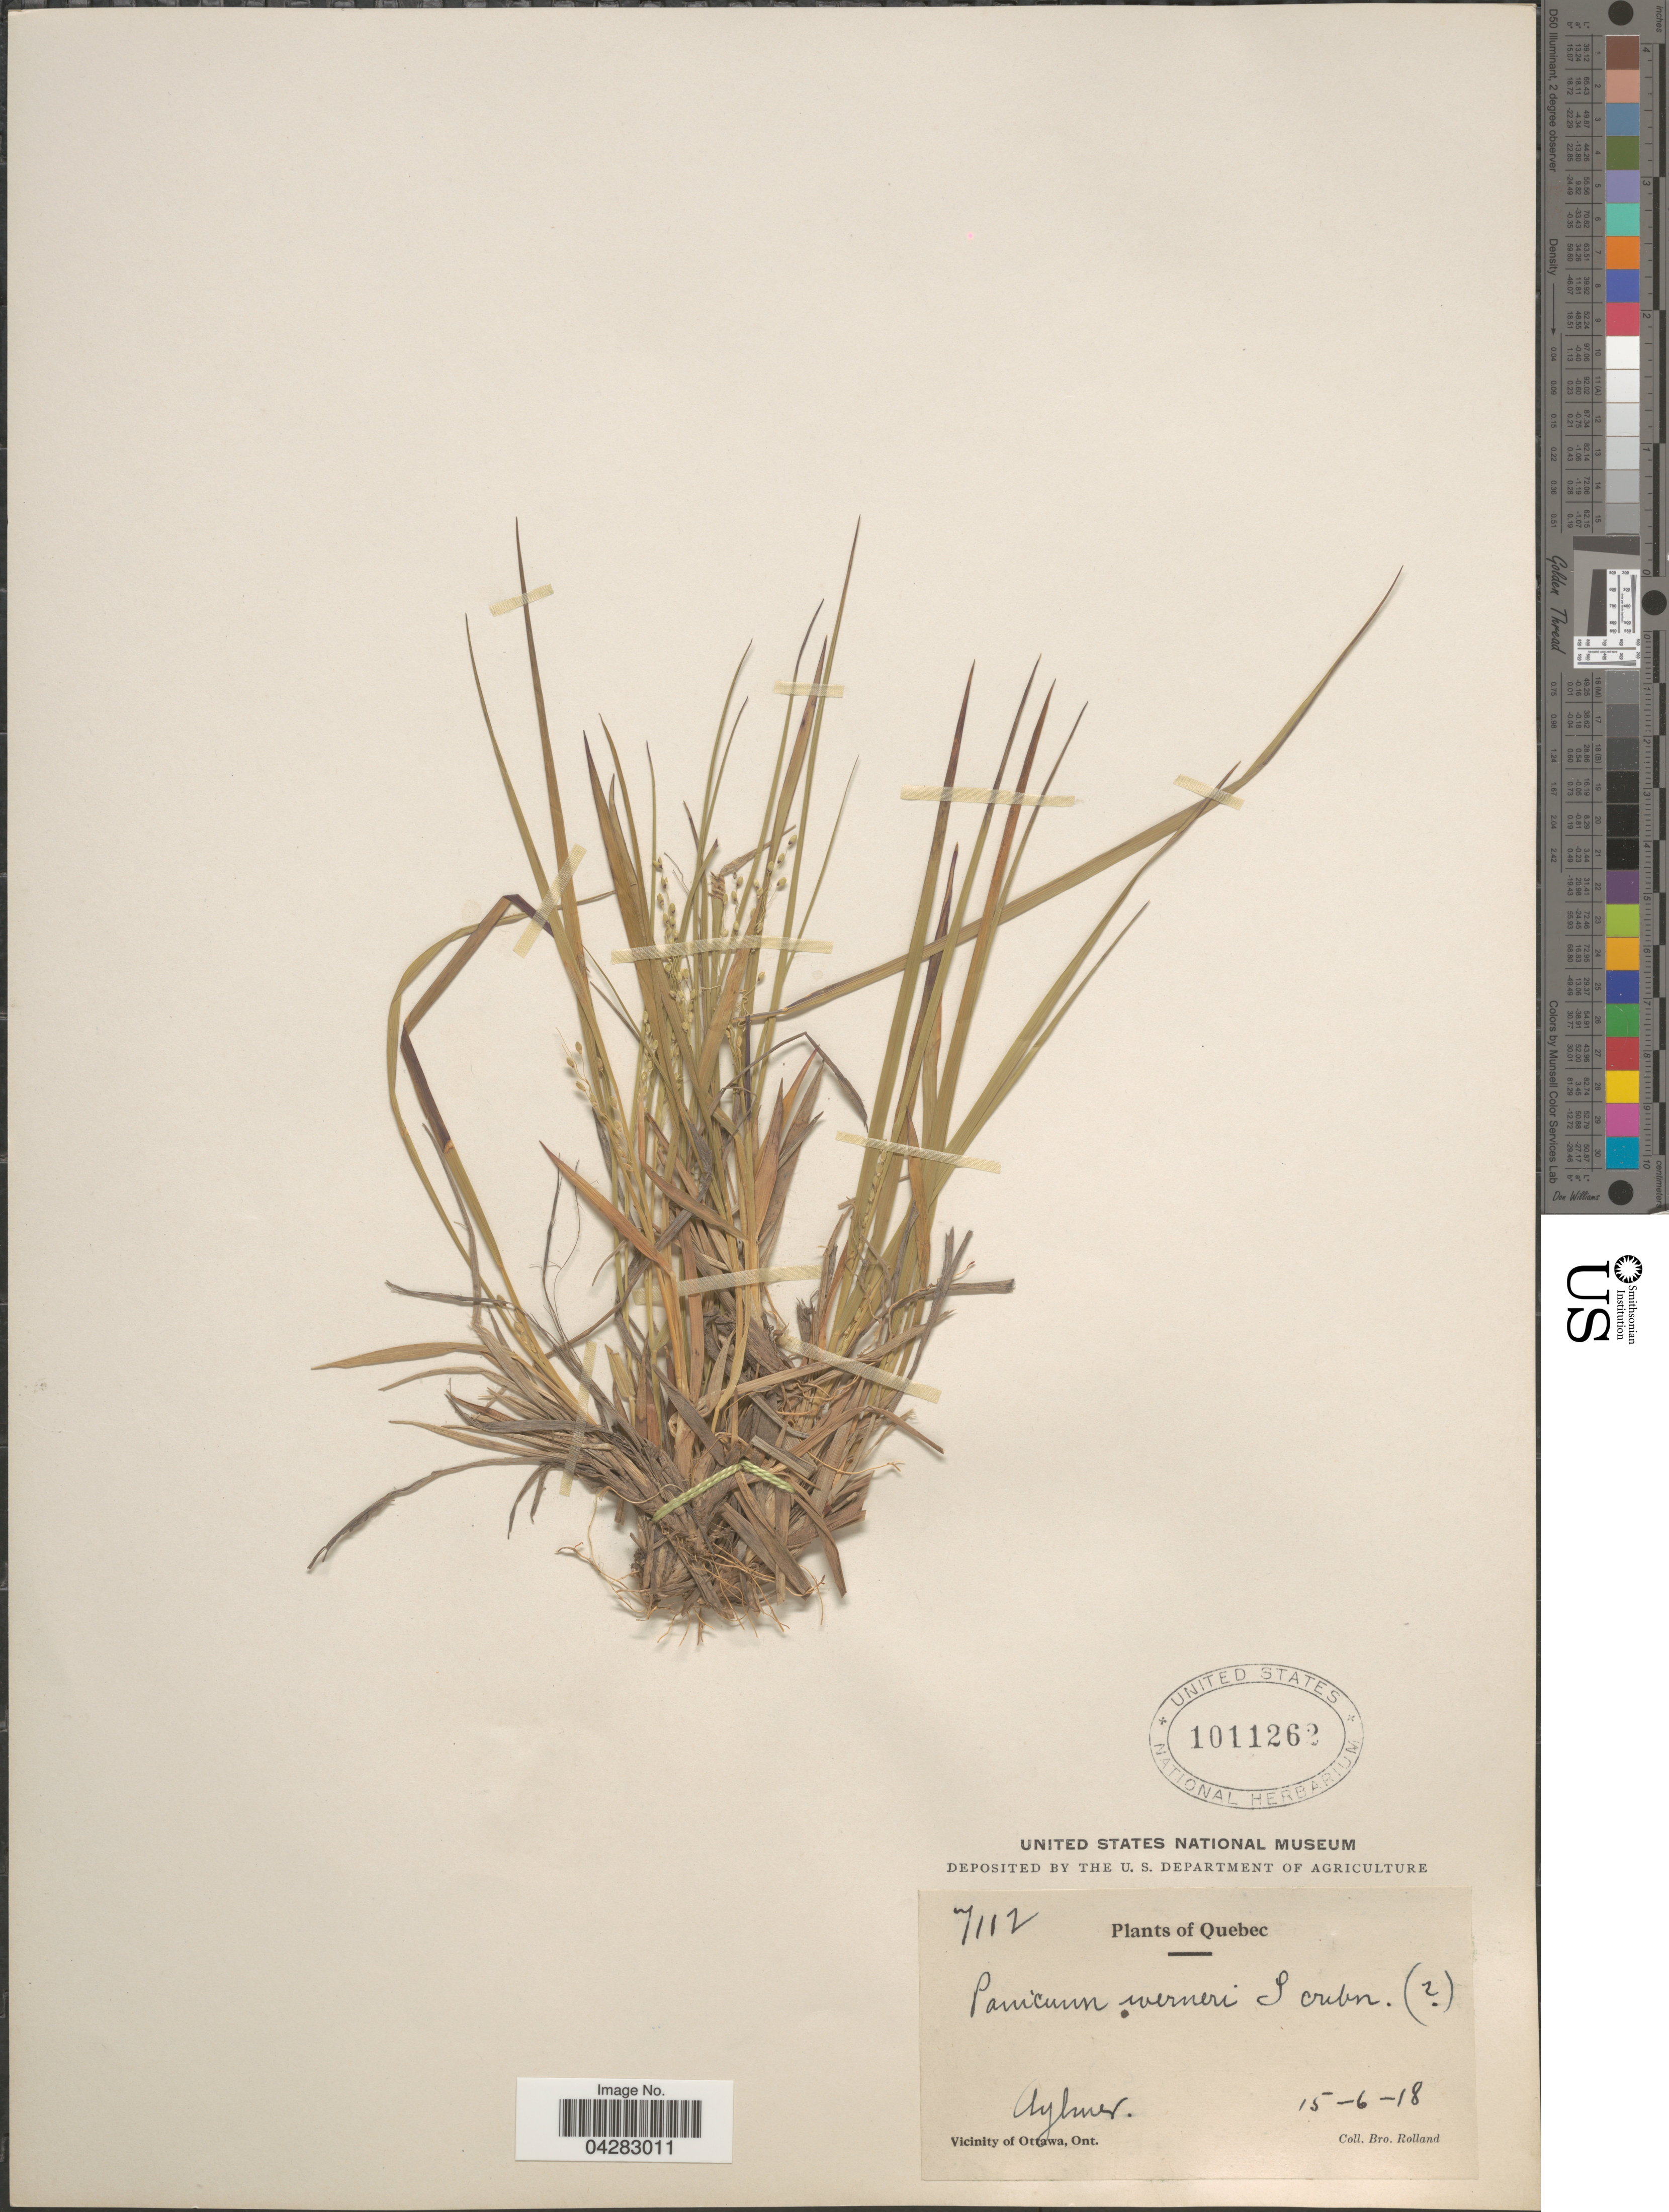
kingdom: Plantae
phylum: Tracheophyta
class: Liliopsida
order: Poales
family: Poaceae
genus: Dichanthelium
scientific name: Dichanthelium linearifolium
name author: (Scribn.) Gould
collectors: B. Rolland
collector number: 7112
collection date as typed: Transcribed d/m/y: 15/6/18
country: Canada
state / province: Quebec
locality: Aylmer.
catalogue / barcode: US 1011262